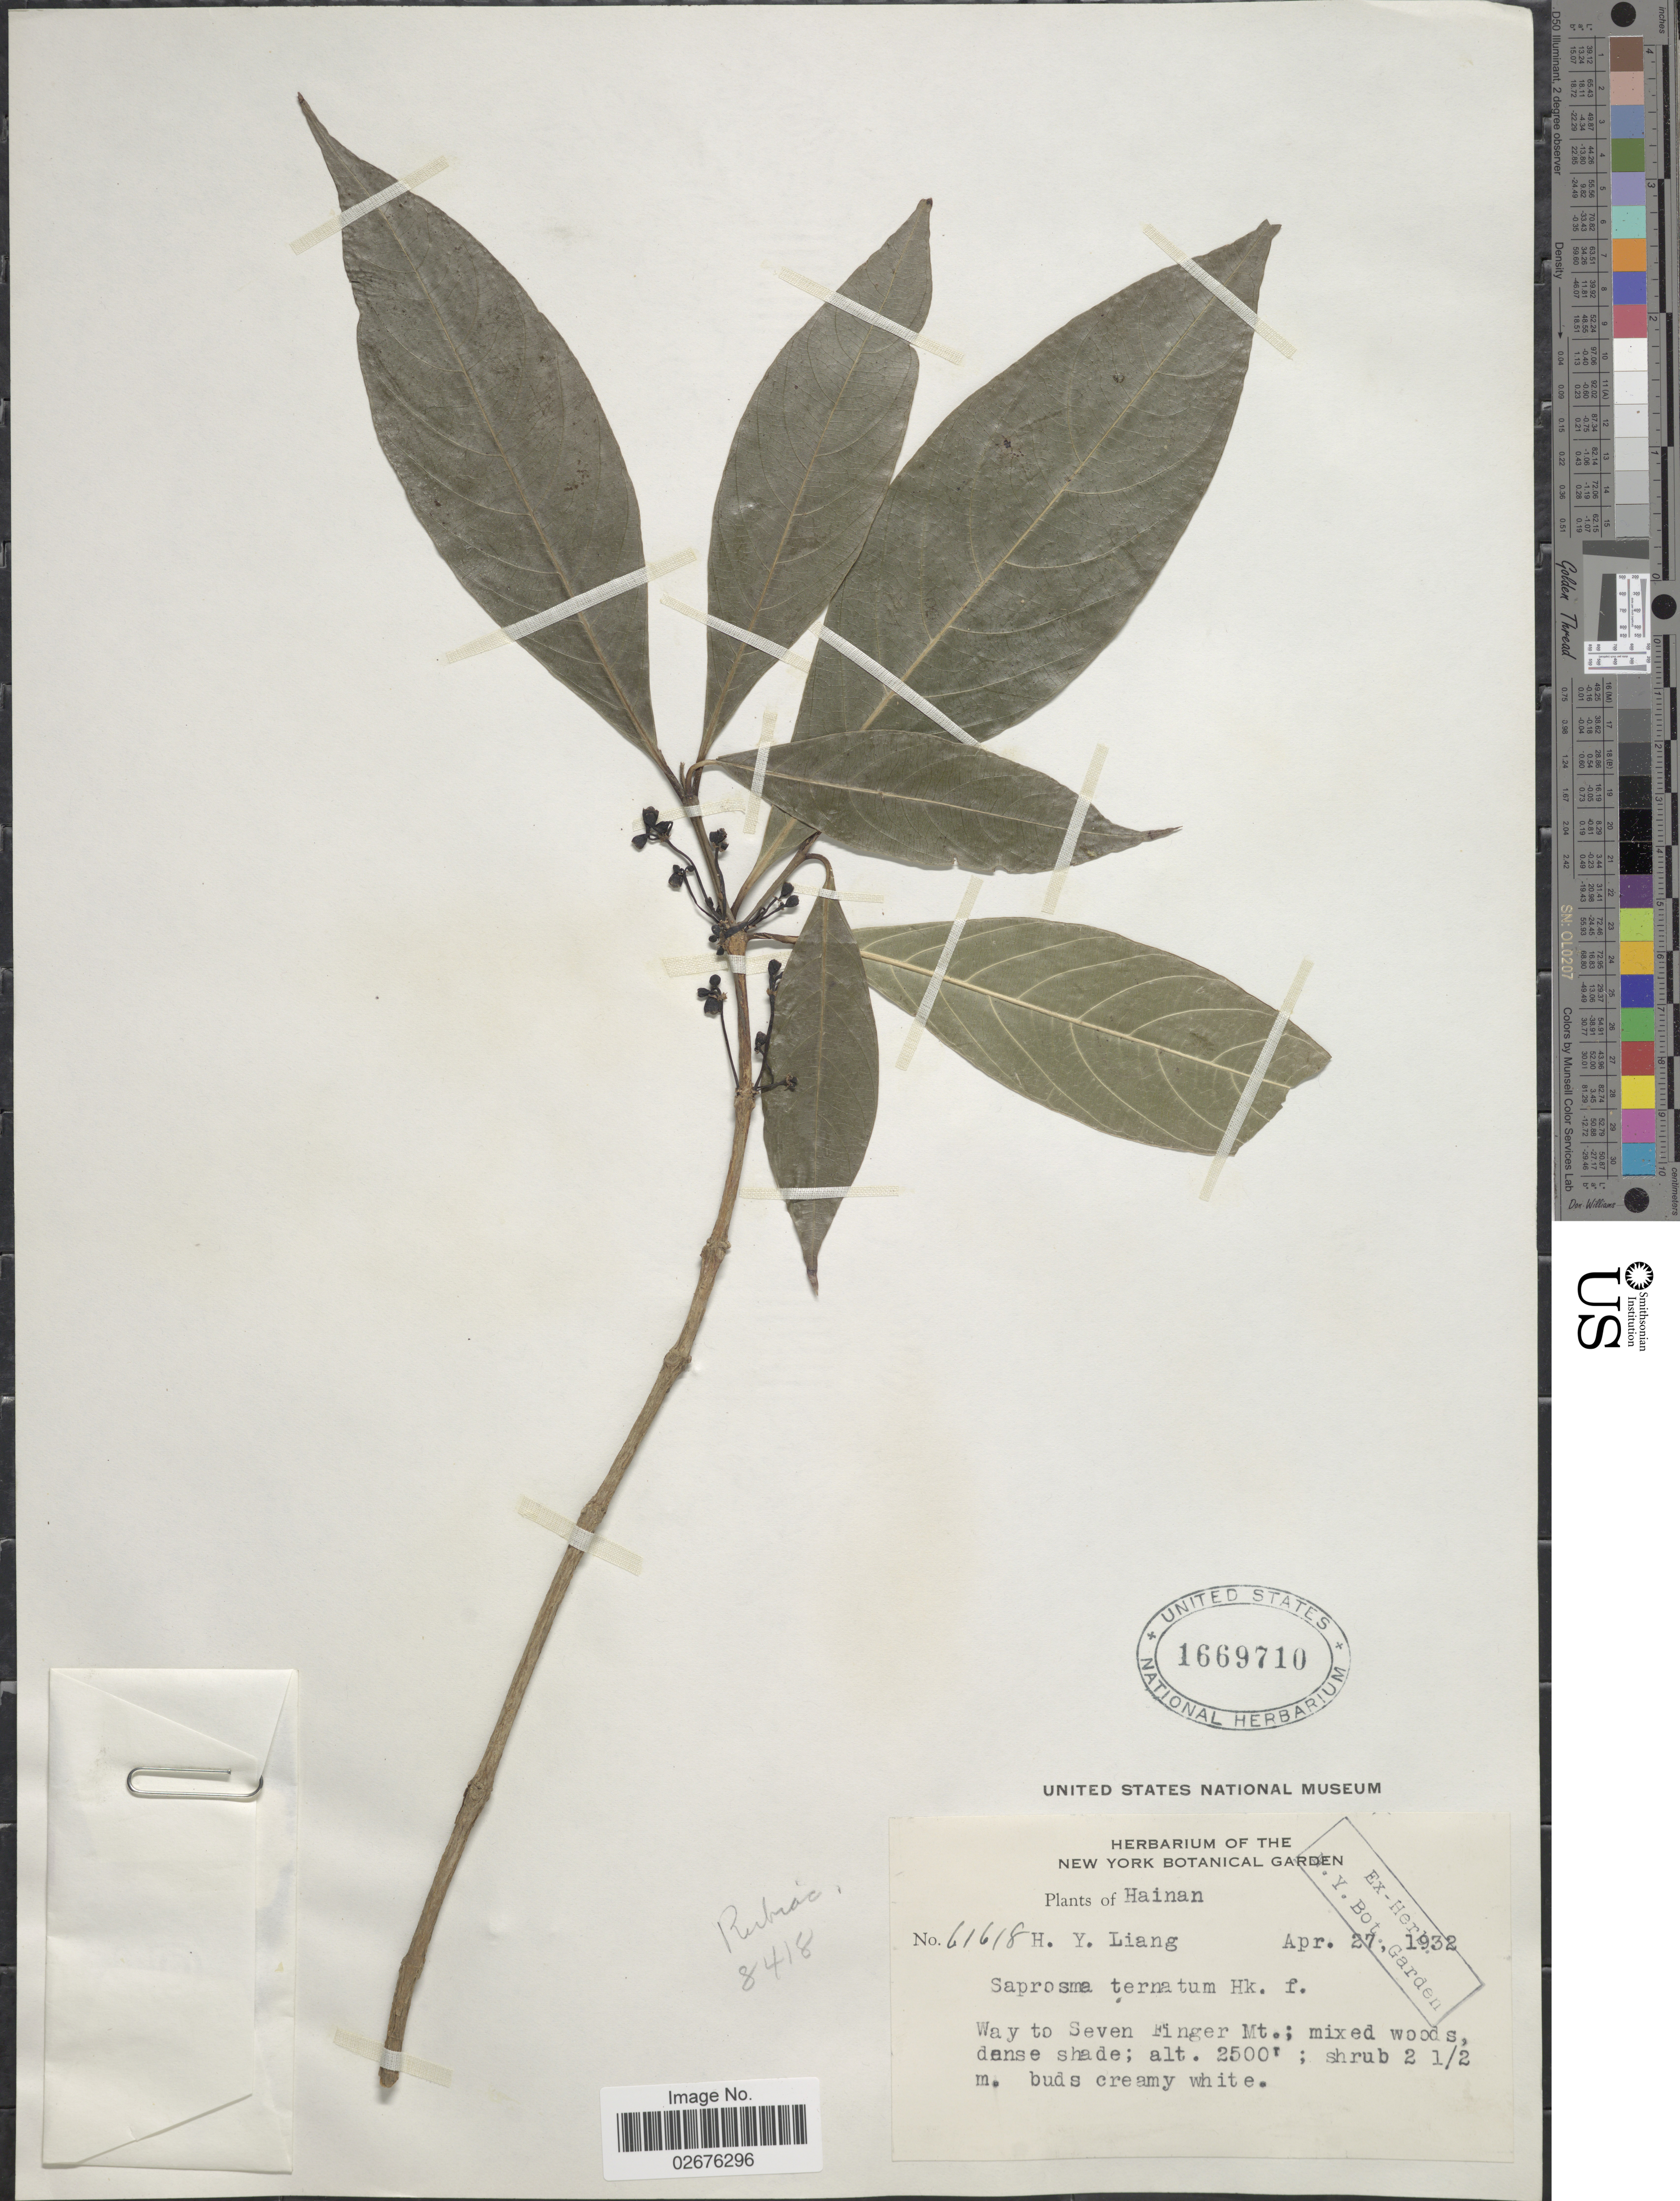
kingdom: Plantae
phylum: Tracheophyta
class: Magnoliopsida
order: Gentianales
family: Rubiaceae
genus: Saprosma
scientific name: Saprosma ternata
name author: (Wall.) Benth. & Hook. f. ex Kurz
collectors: H. Y. Liang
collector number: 61618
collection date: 1932-04-27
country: China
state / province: Hainan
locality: Way to Seven Finger Mt.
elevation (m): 762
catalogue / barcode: US 1669710